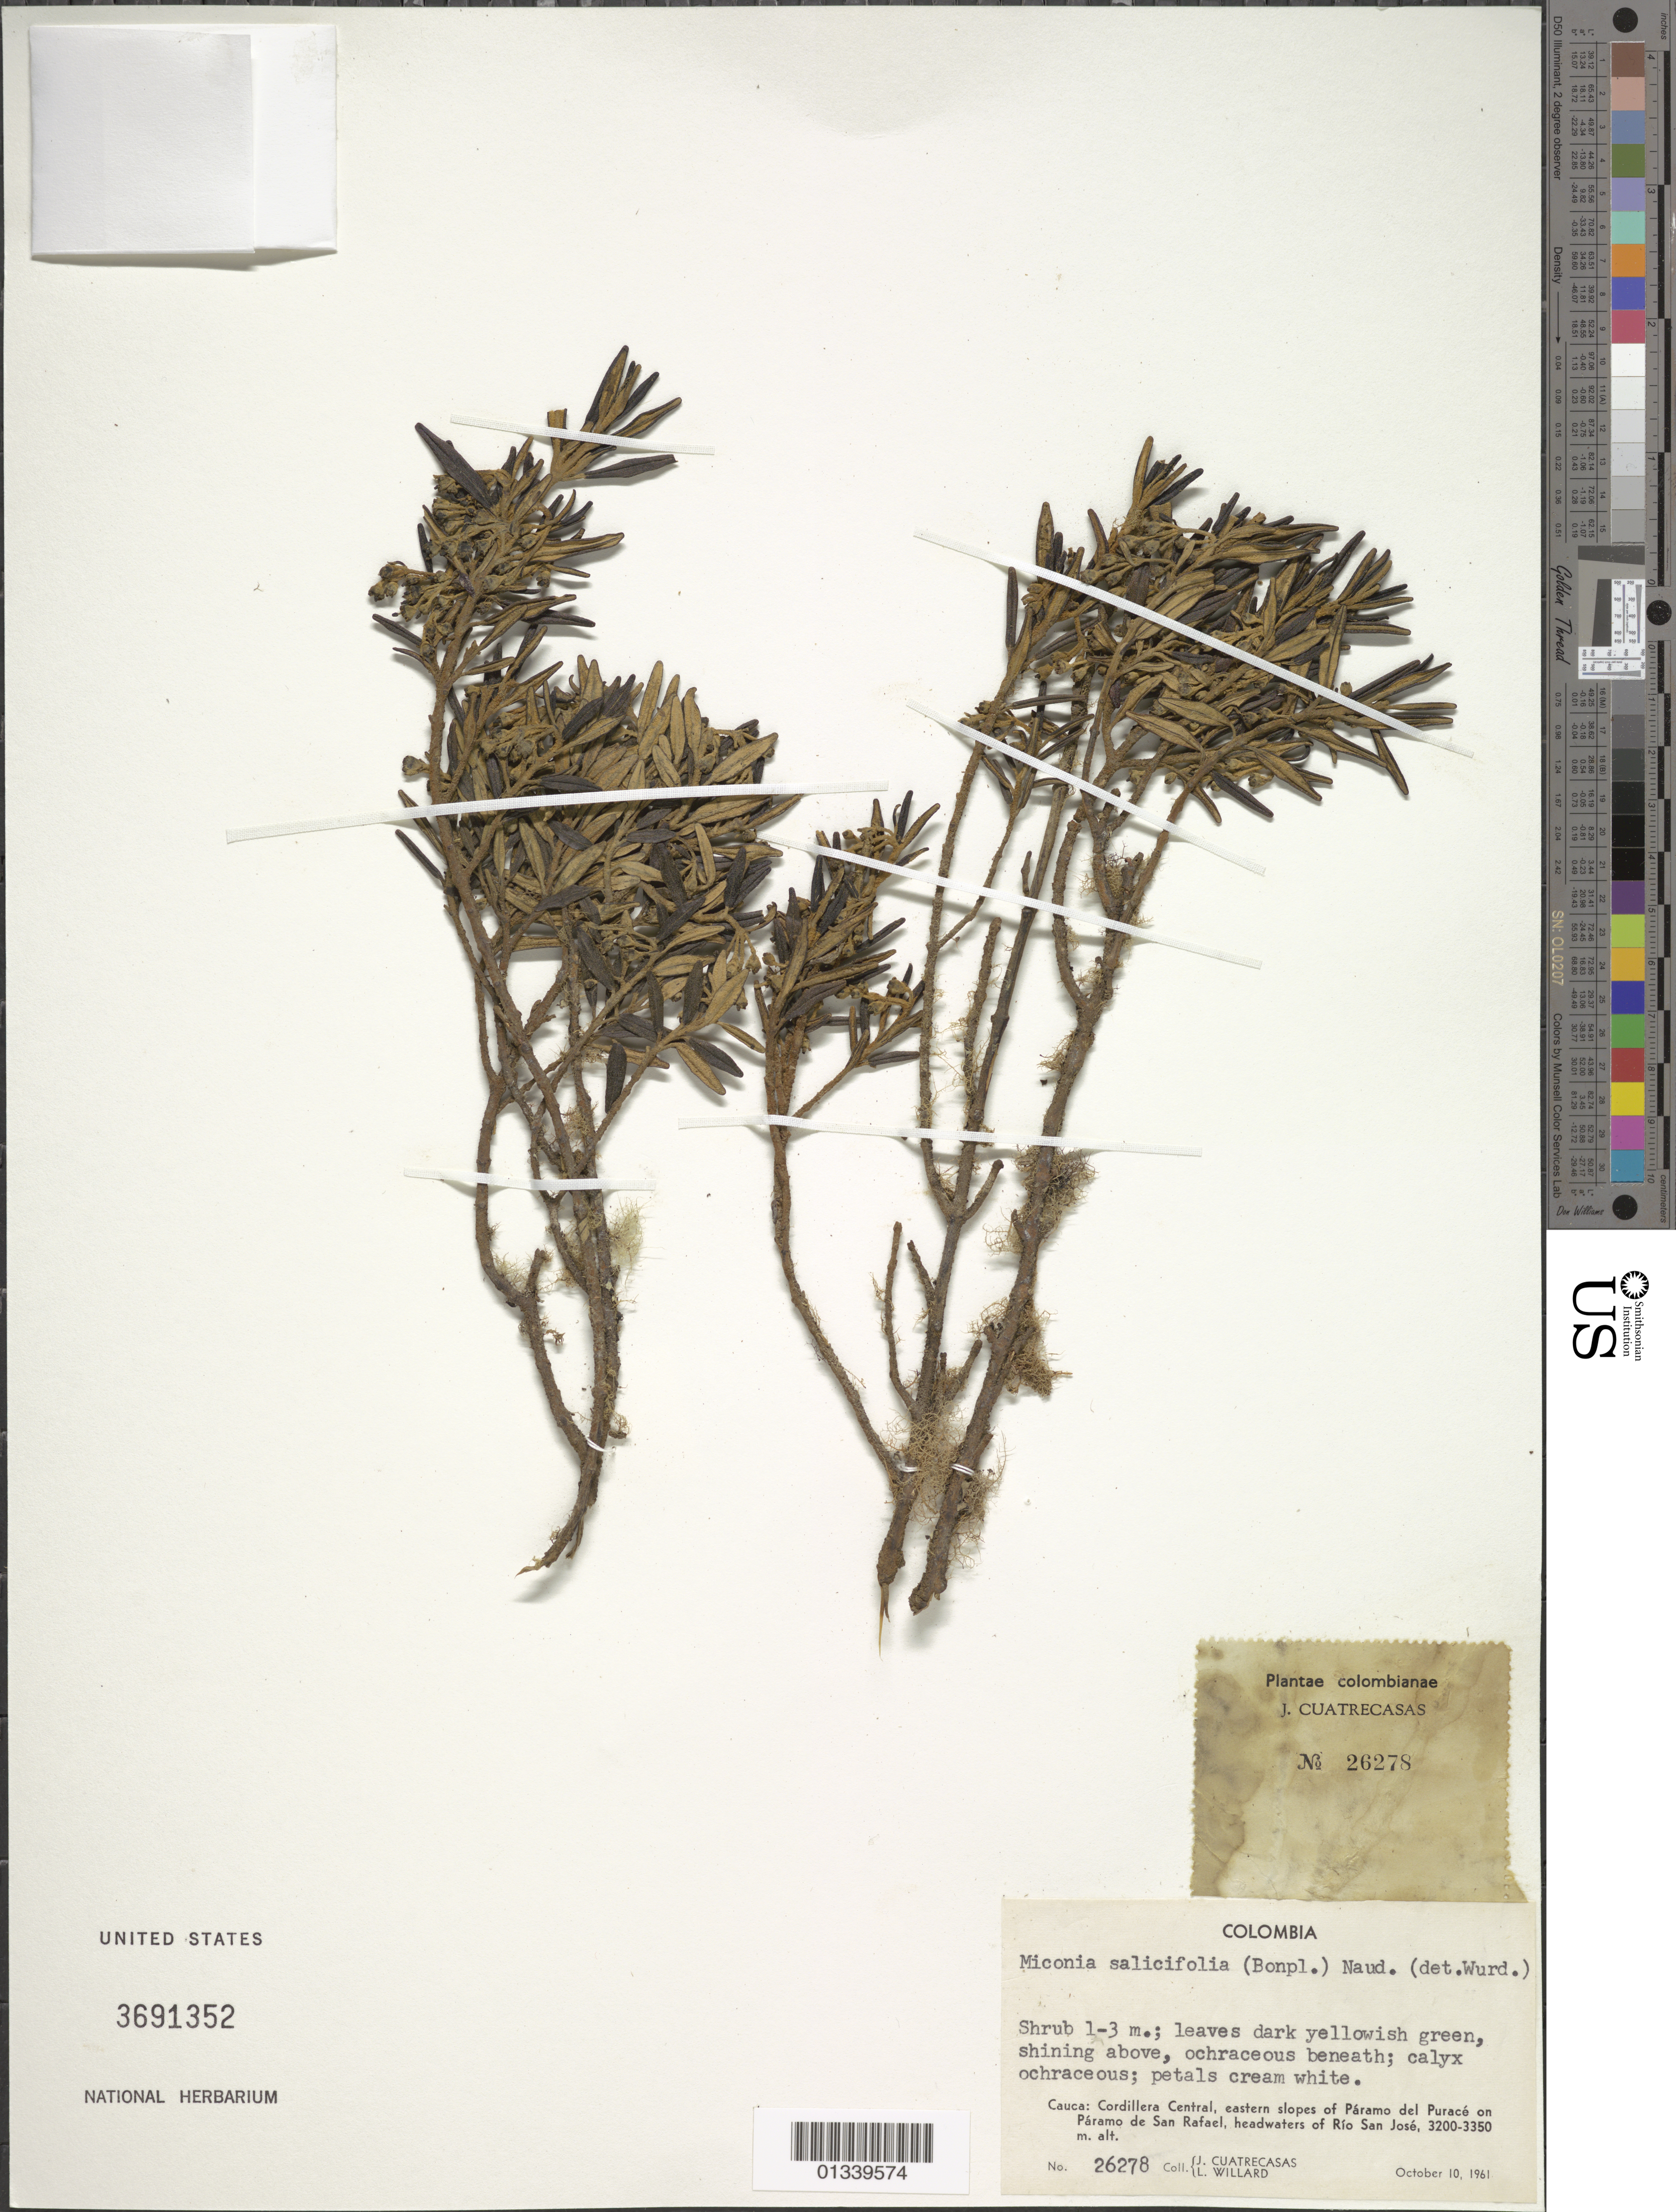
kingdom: Plantae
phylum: Tracheophyta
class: Magnoliopsida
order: Myrtales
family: Melastomataceae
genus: Miconia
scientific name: Miconia salicifolia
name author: (Bonpl.) Naudin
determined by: Wurdack, John J., (US), US (UNITED STATES)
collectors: J. Cuatrecasas & L. Willard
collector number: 26278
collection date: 1961-10-10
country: Colombia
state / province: Cauca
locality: Cordillera Central, eastern slopes of Paramo del Purace on Paramo de San Rafael, headwaters of Rio San Jose.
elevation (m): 3200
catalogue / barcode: US 3691352